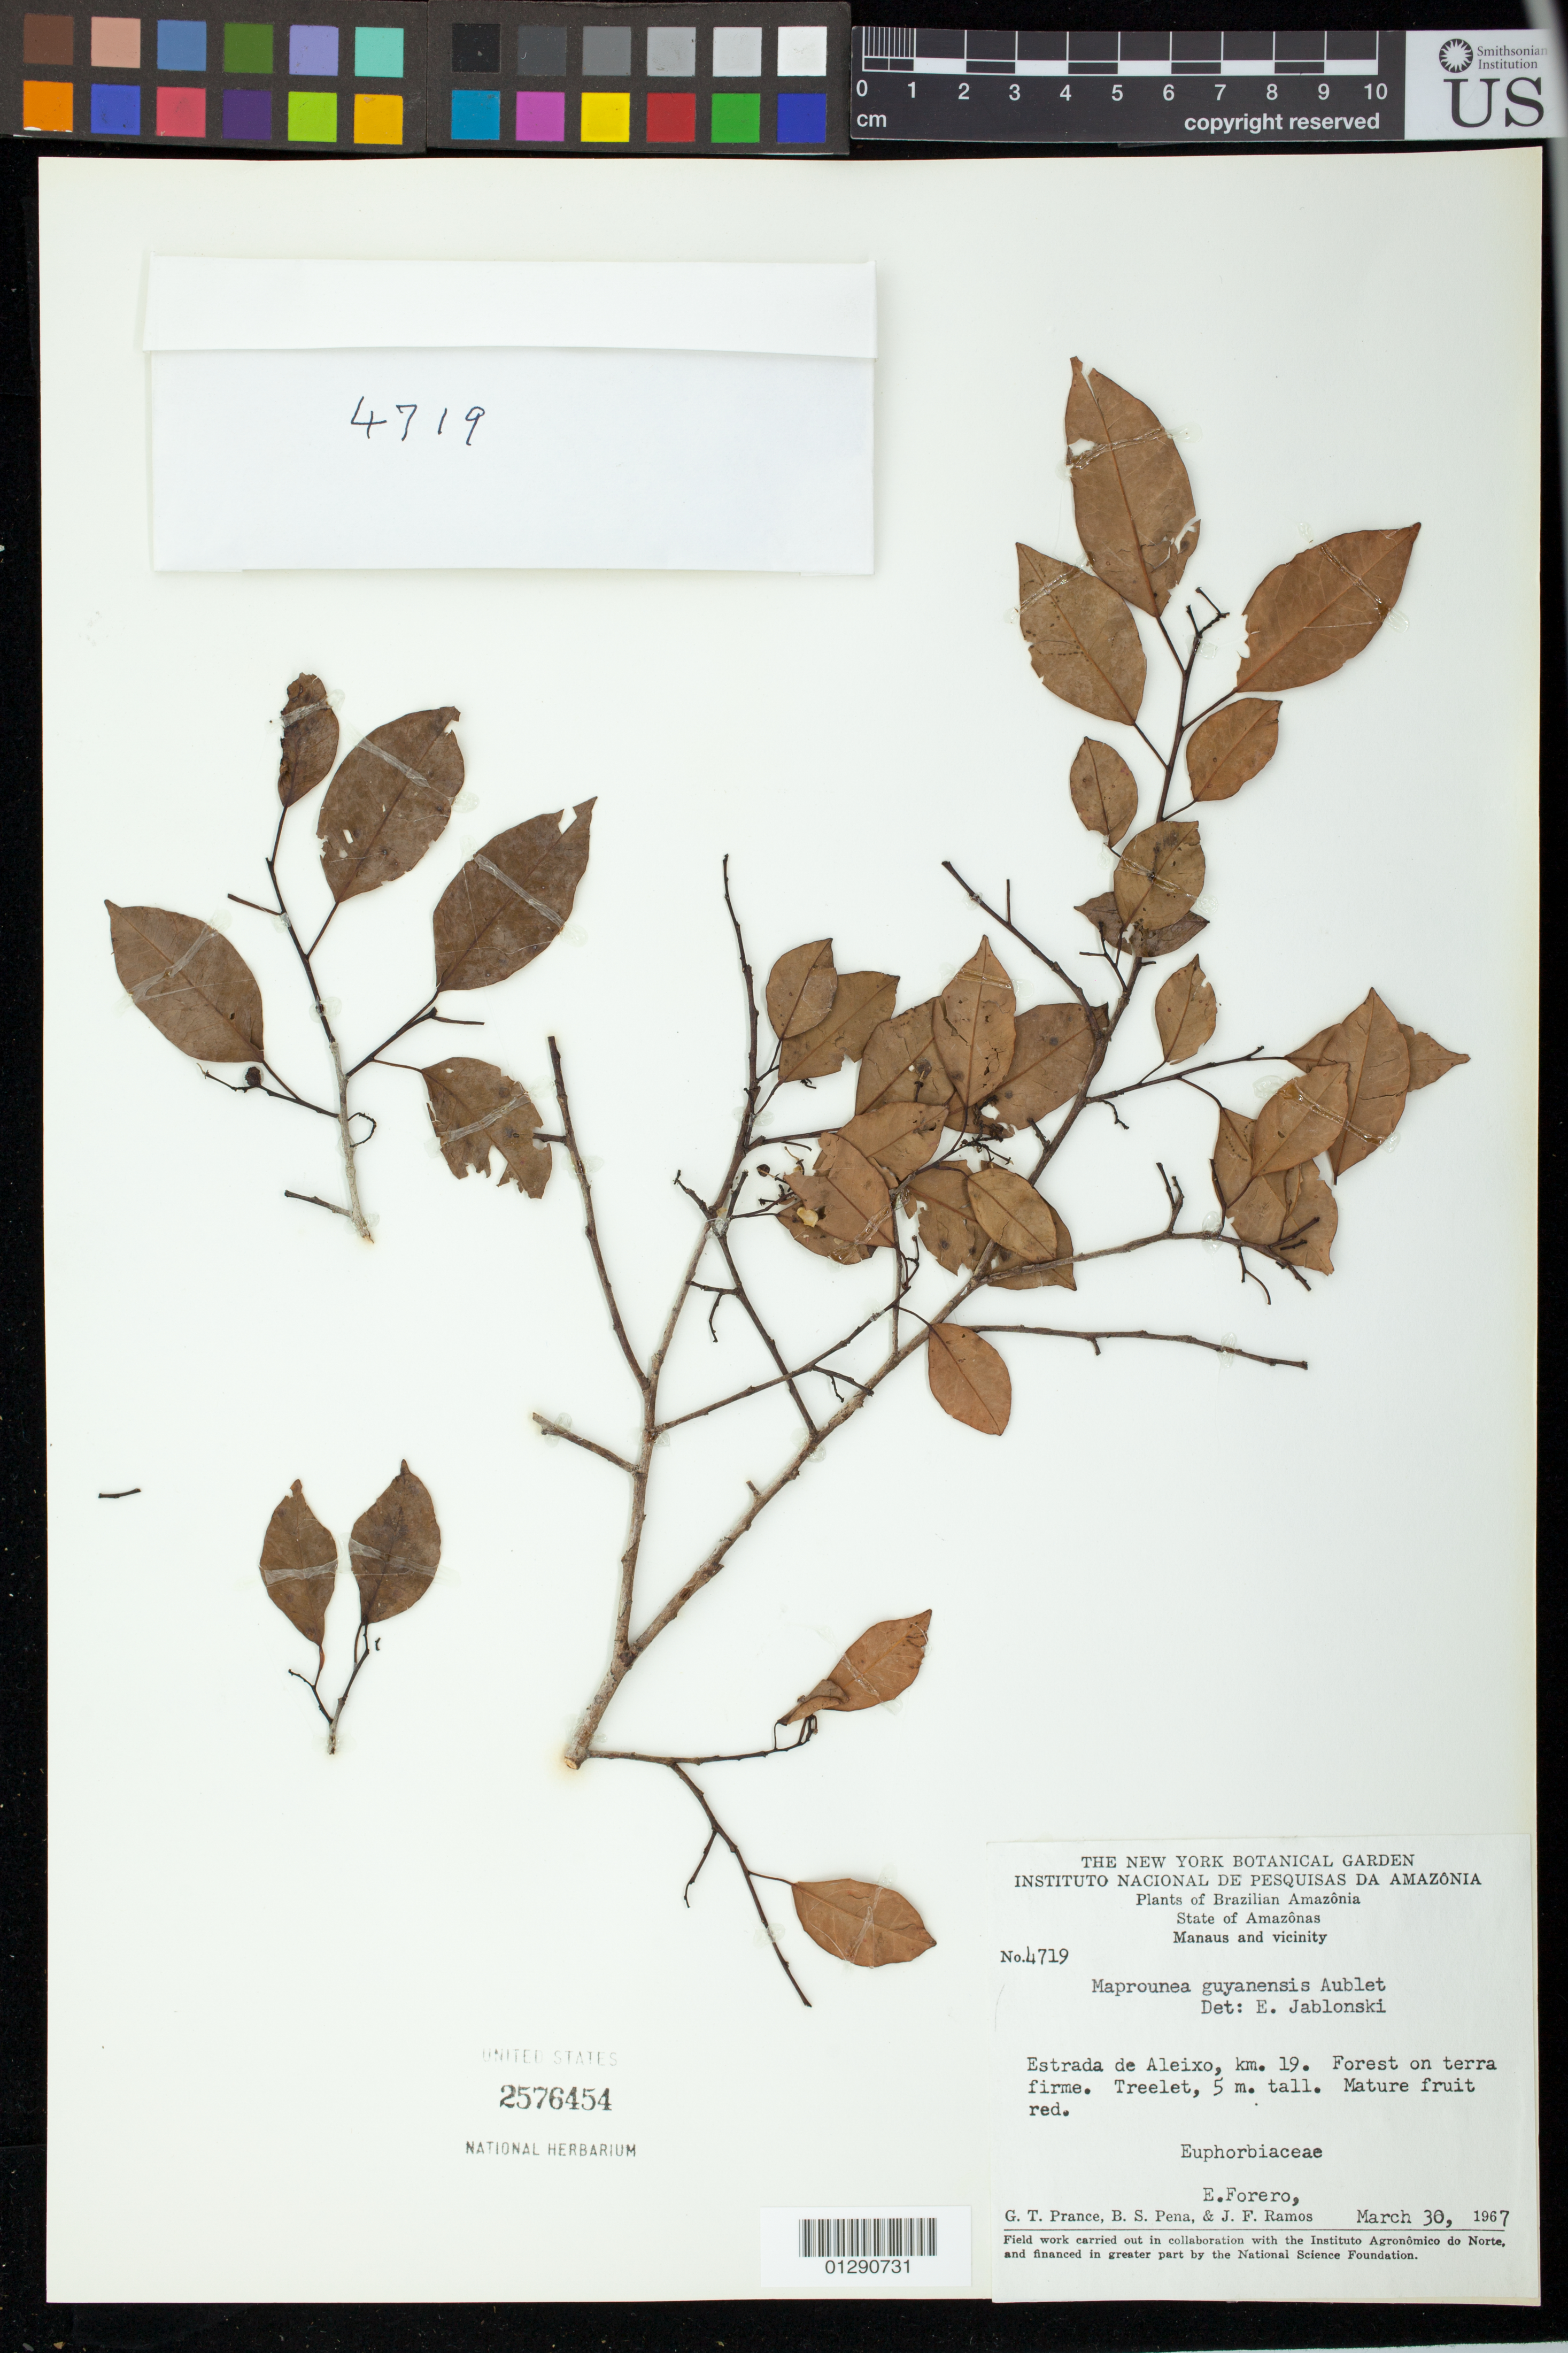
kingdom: Plantae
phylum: Tracheophyta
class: Magnoliopsida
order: Malpighiales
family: Euphorbiaceae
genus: Maprounea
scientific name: Maprounea guianensis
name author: Aubl.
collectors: E. Forero, G. T. Prance, B. S. Pena & J. F. Ramos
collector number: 4719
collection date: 1967-03-30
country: Brazil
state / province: Amazonas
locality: Manaus and vicinity,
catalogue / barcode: US 2578454